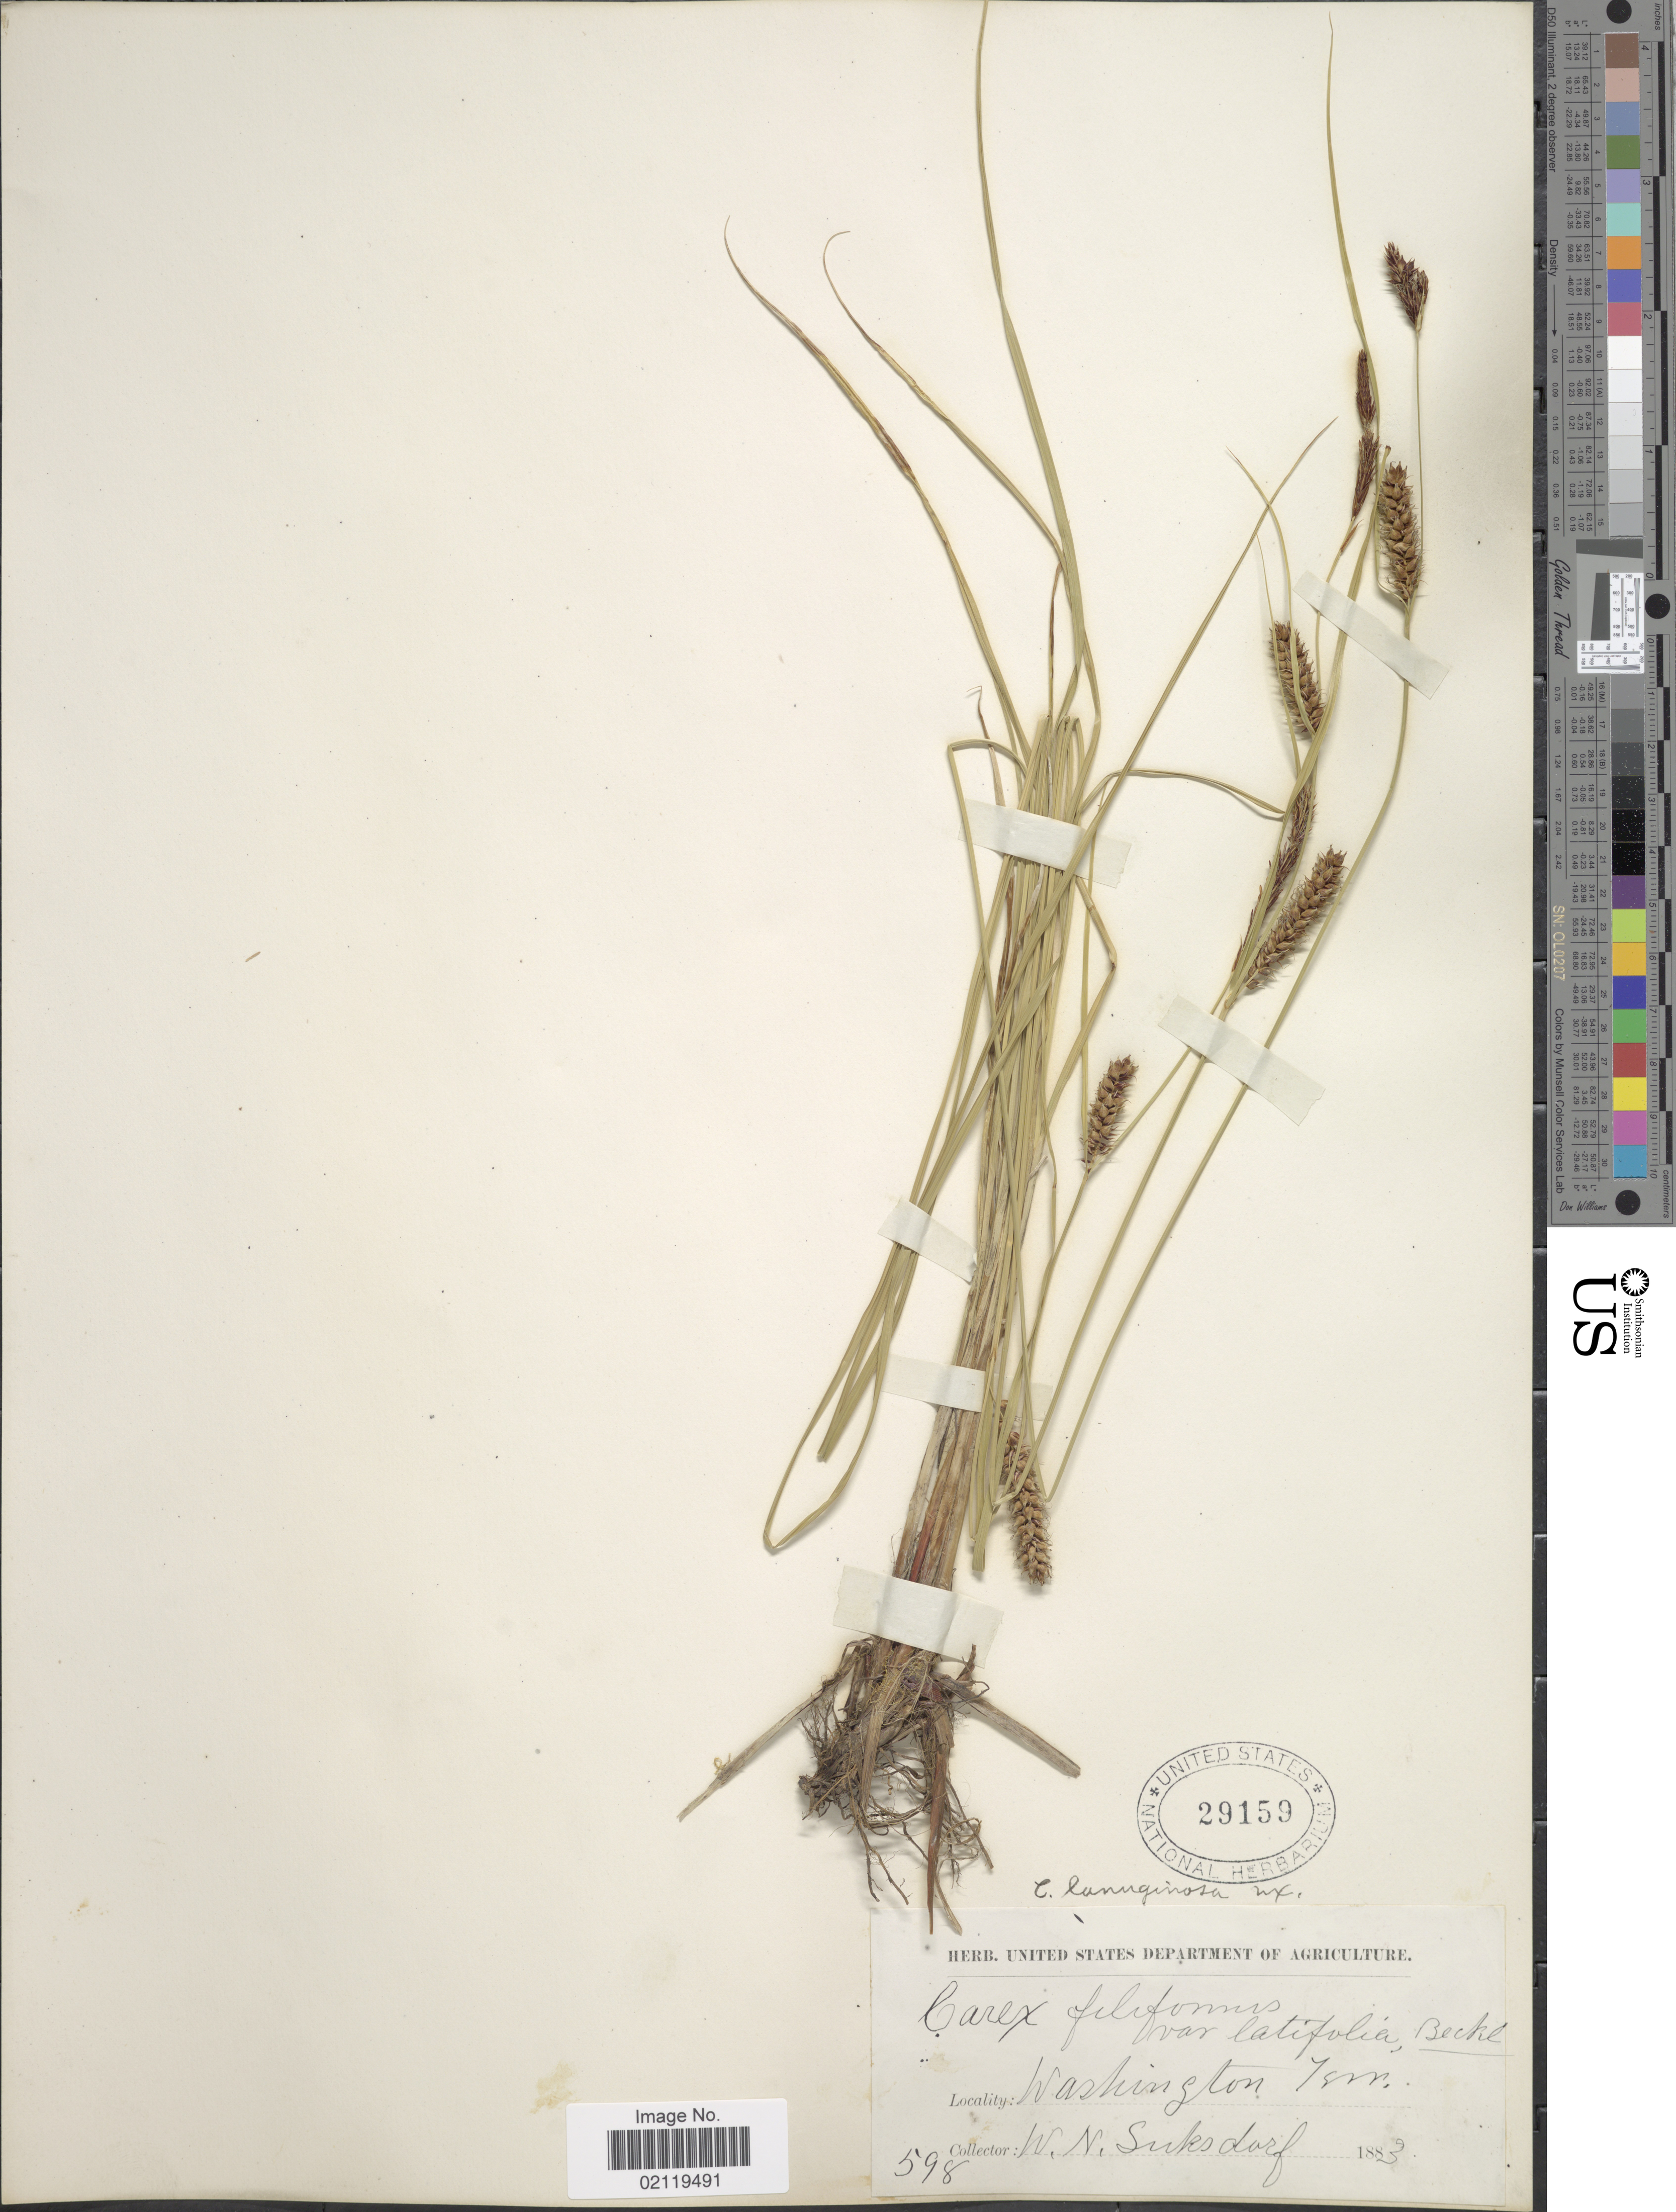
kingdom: Plantae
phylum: Tracheophyta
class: Liliopsida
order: Poales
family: Cyperaceae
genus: Carex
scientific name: Carex pellita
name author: Muhl. ex Willd.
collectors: W. N. Suksdorf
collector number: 598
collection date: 1883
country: United States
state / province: Washington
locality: Washington territory.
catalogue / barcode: US 29159